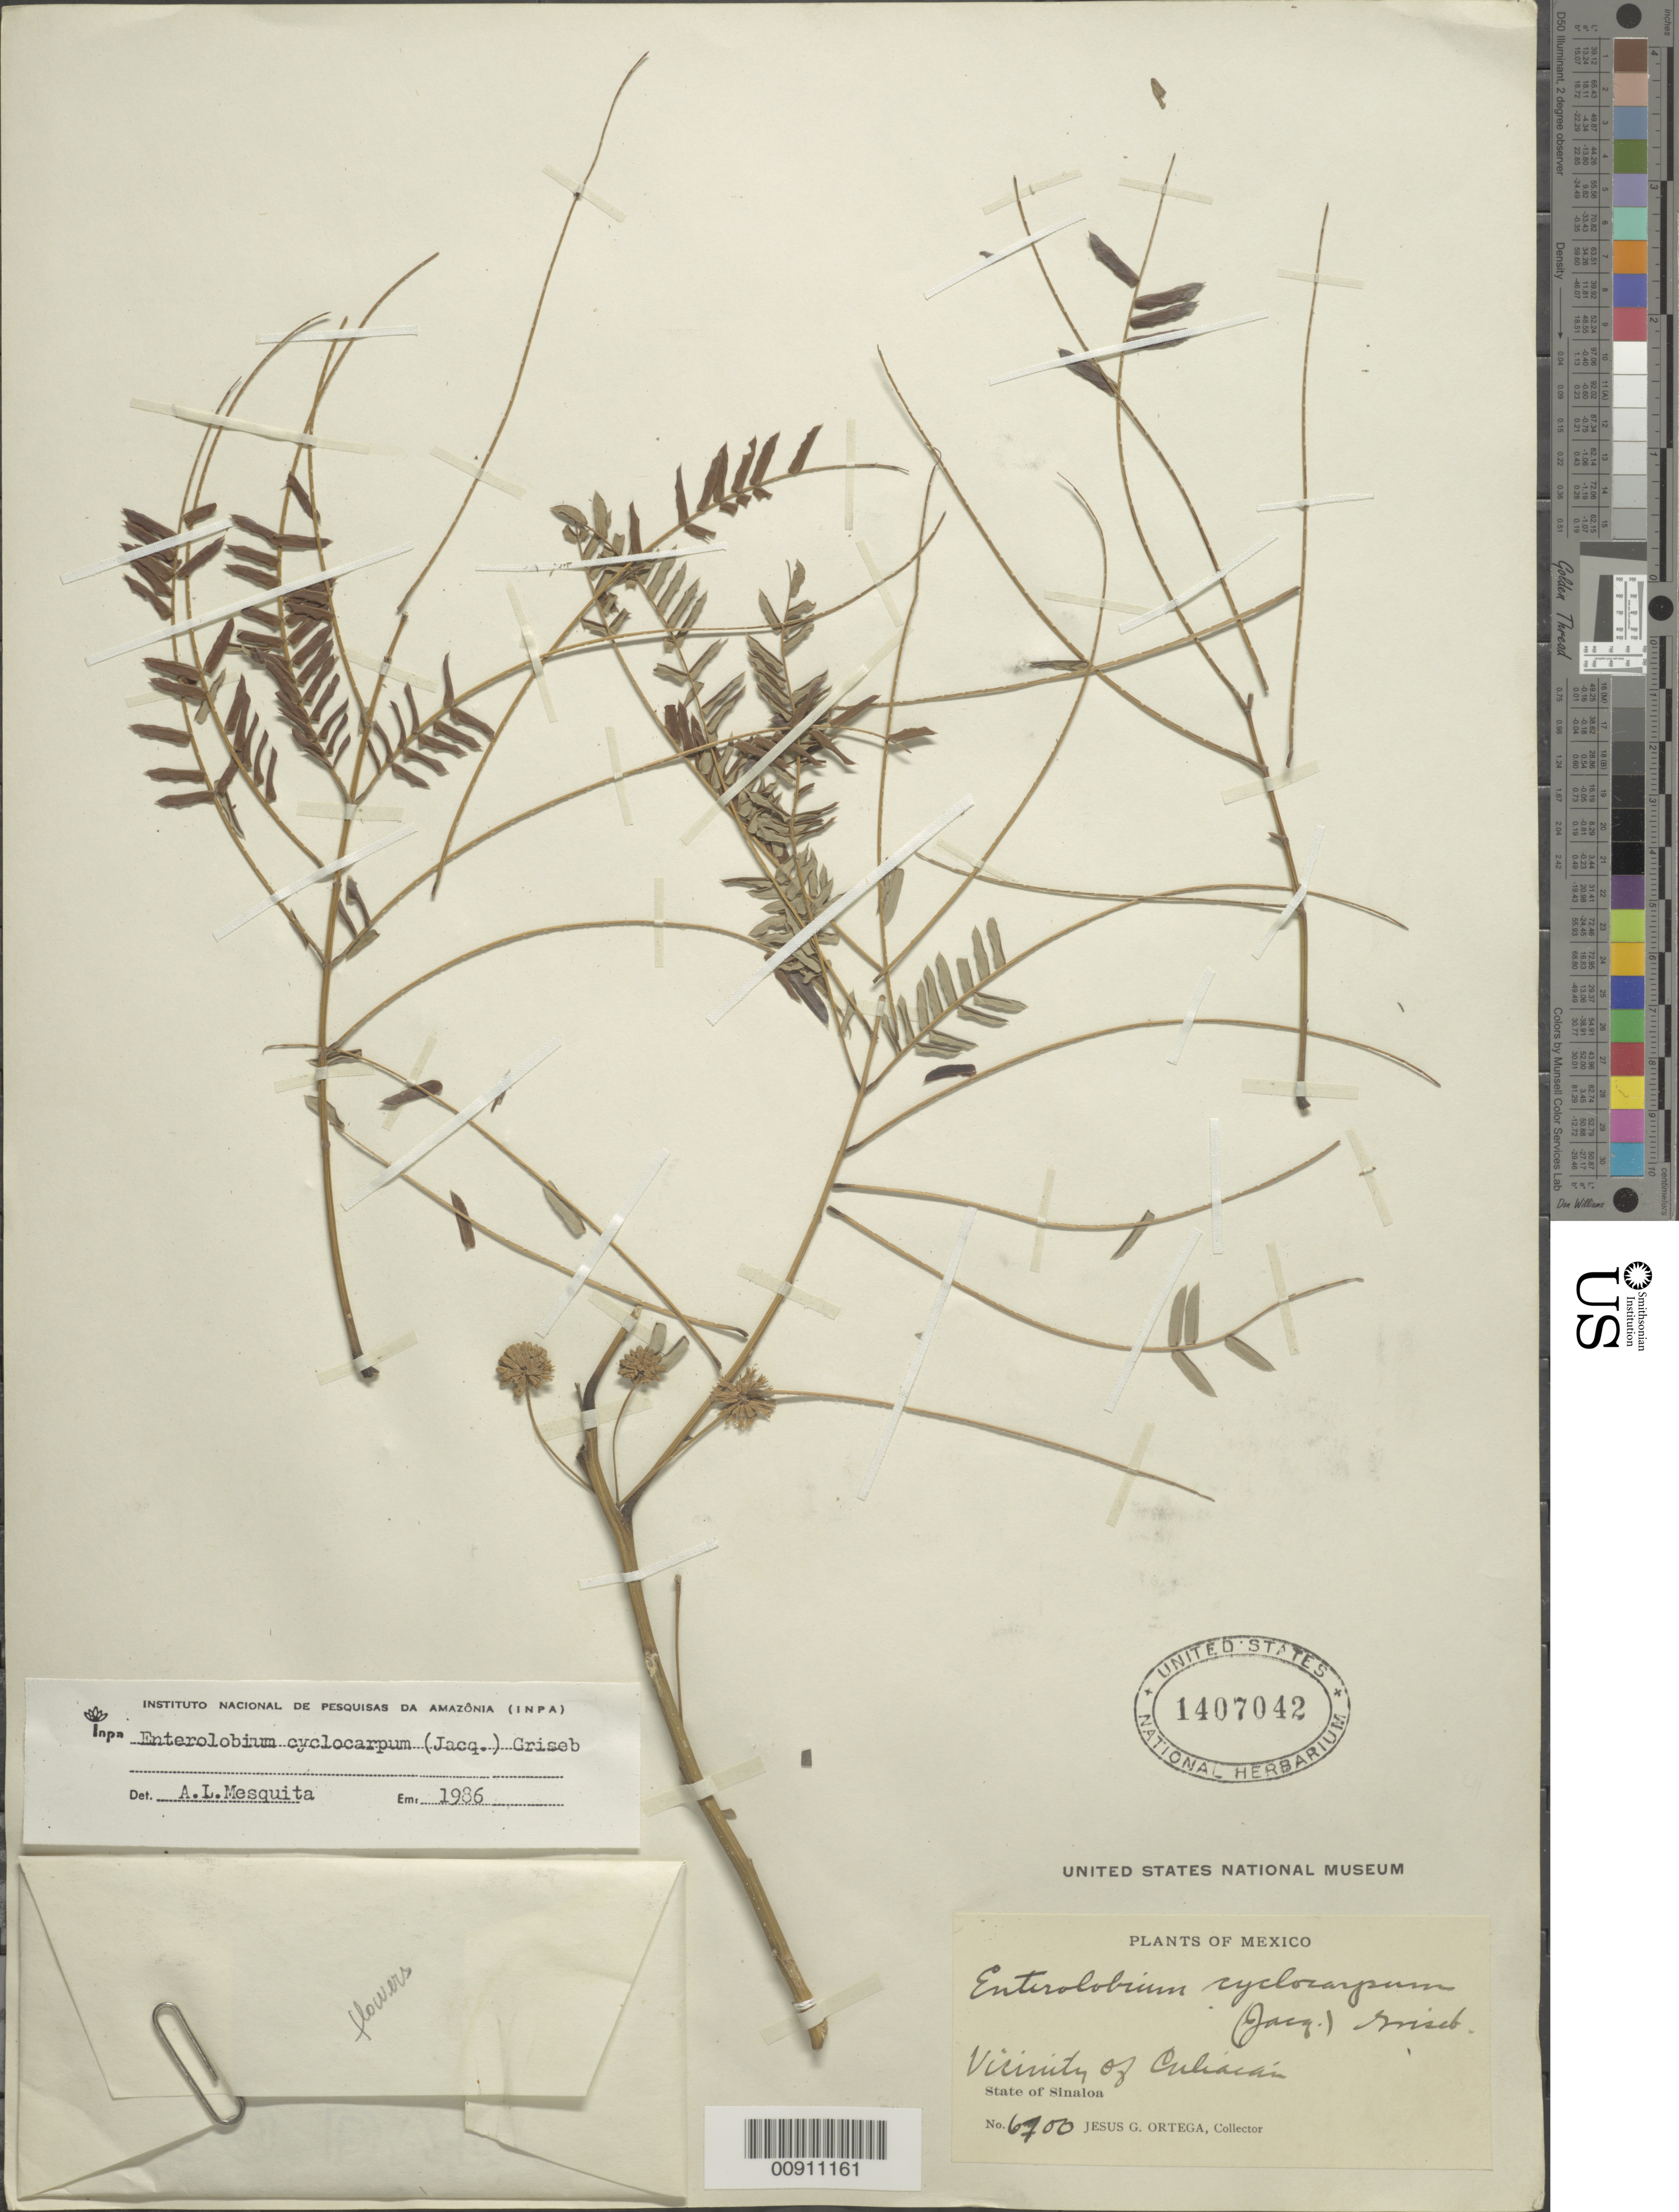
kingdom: Plantae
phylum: Tracheophyta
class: Magnoliopsida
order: Fabales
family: Fabaceae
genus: Enterolobium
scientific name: Enterolobium cyclocarpum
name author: (Jacq.) Griseb.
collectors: J. Ortega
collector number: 6700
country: Mexico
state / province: Sinaloa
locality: Vicinity of Culiacán, State of Sinaloa.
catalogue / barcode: US 1407042